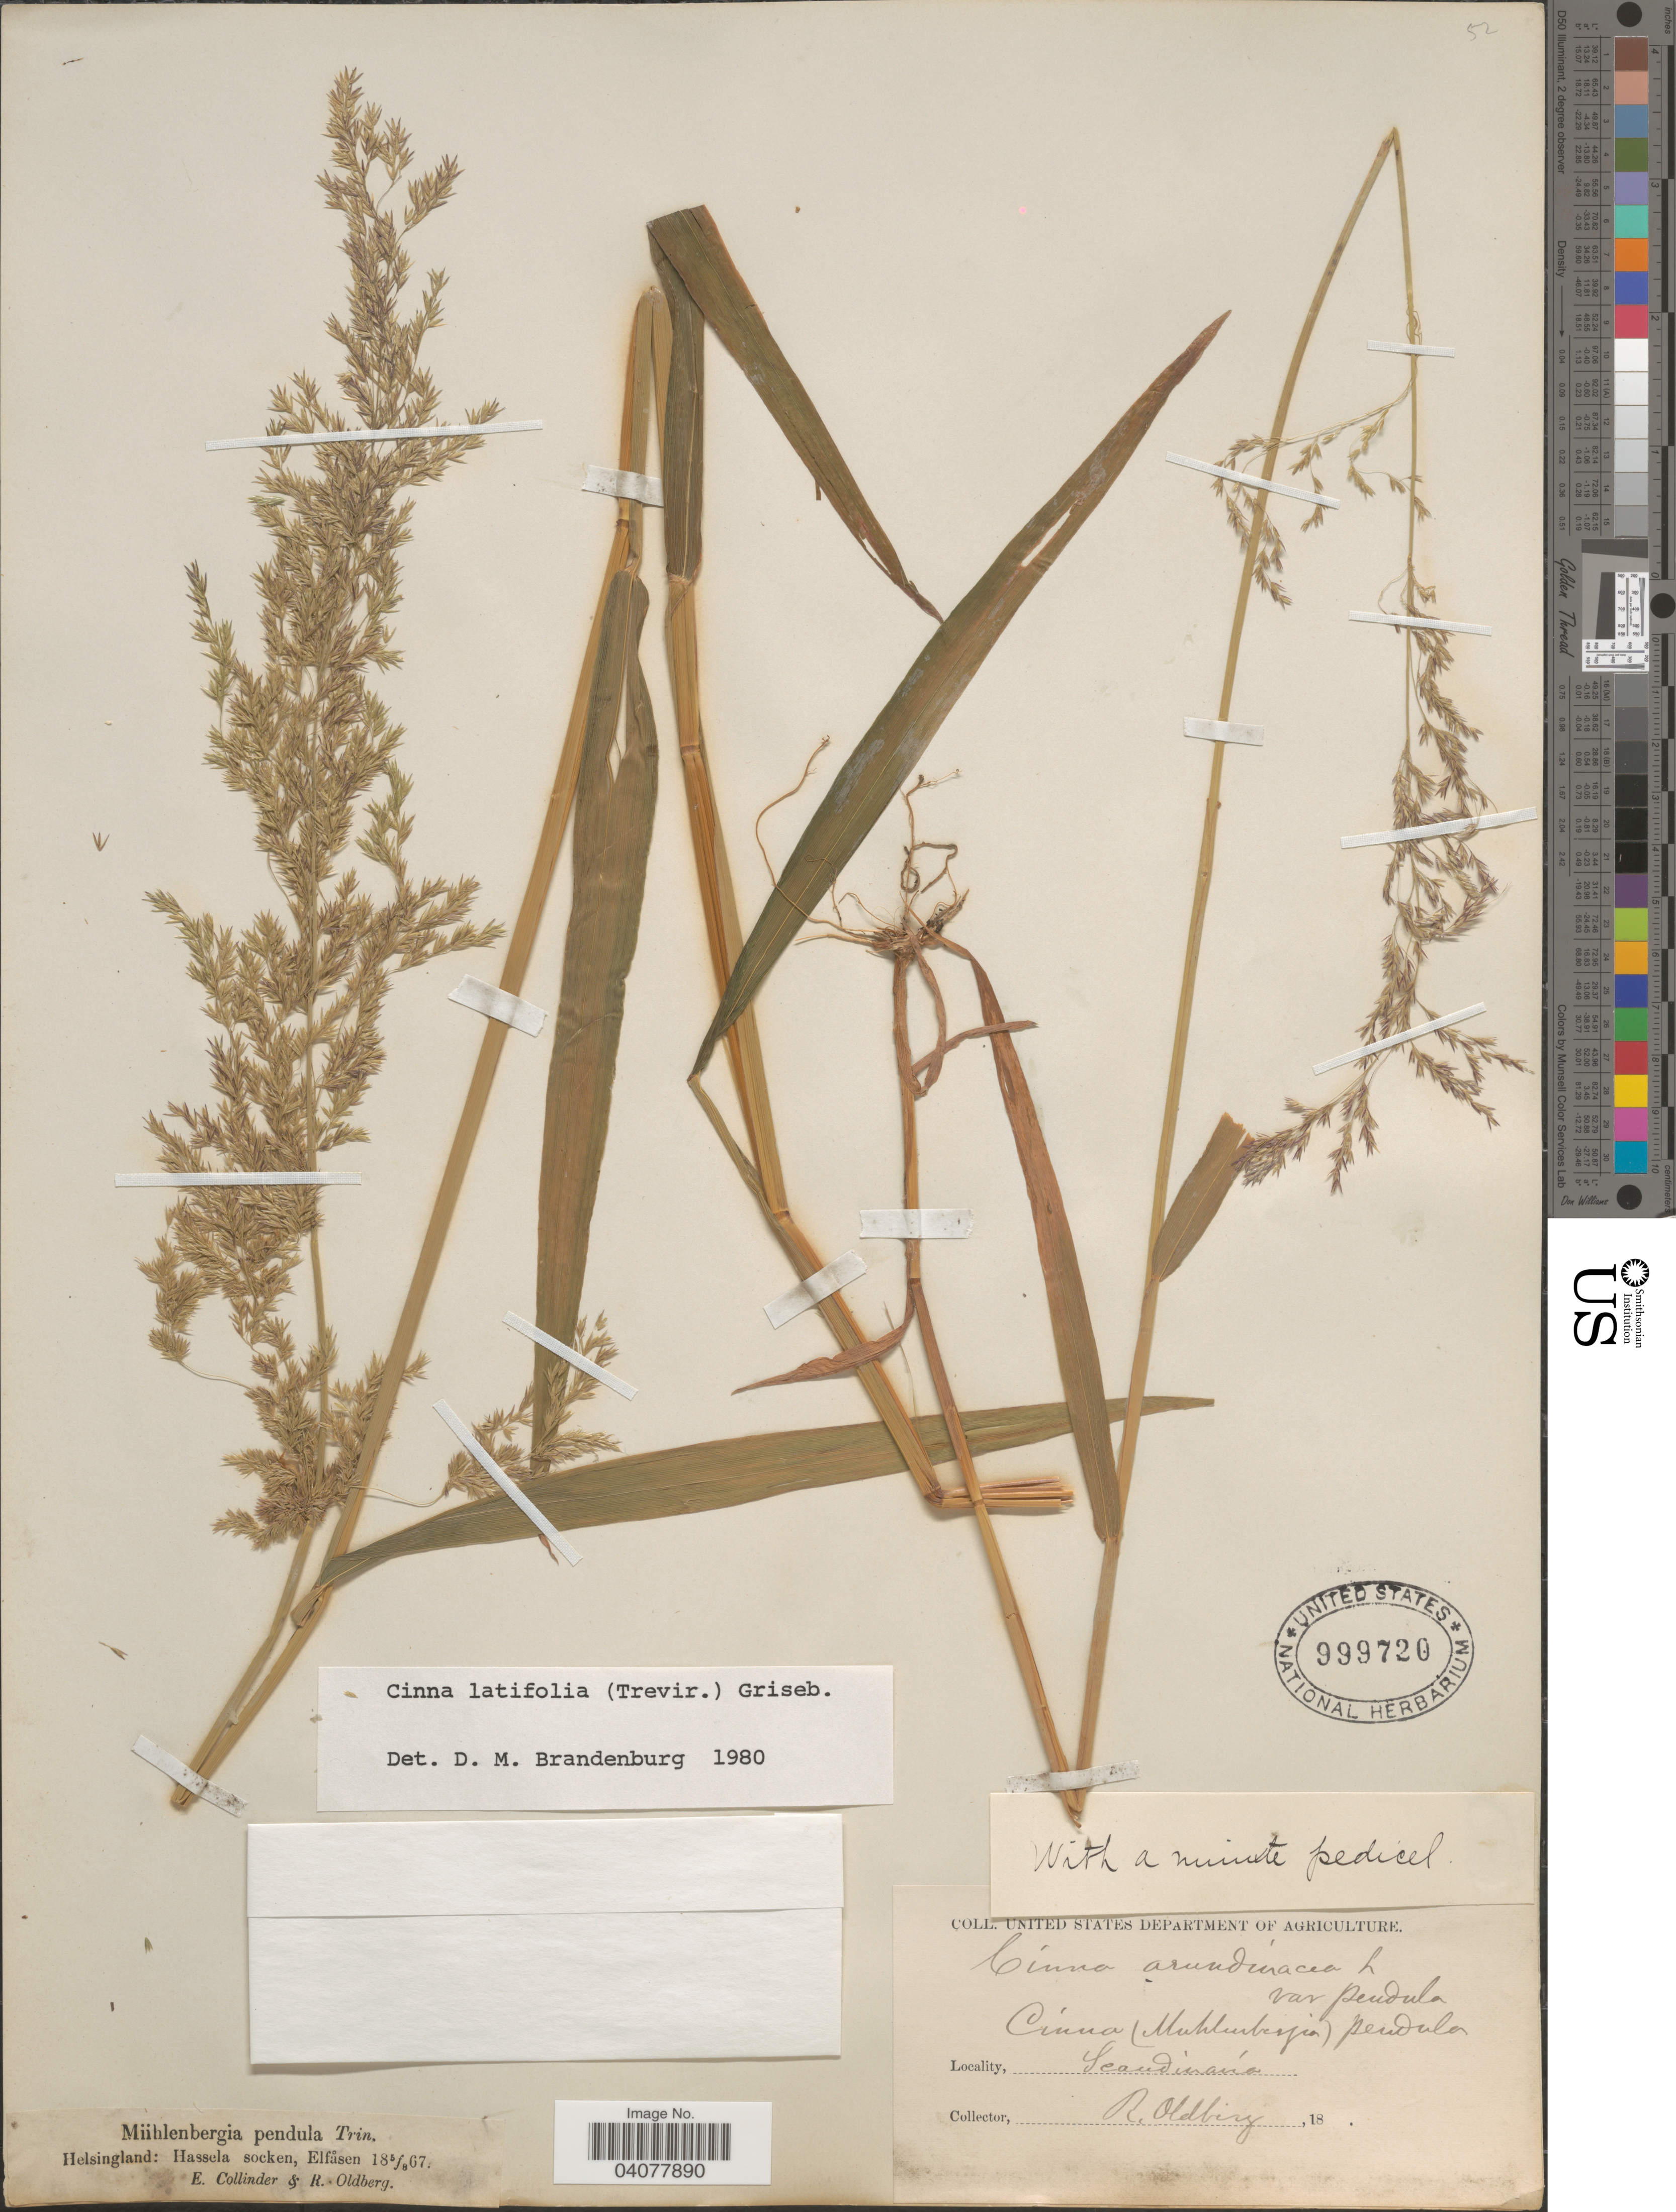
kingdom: Plantae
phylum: Tracheophyta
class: Liliopsida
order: Poales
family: Poaceae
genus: Cinna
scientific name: Cinna latifolia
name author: (Trevir. ex Goeppert) Griseb.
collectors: E. Collinder & R. Oldberg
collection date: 1867-08-05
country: Sweden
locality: Helsingland: Hassela socken, Elfåsen. Scandinavia.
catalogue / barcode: US 999720